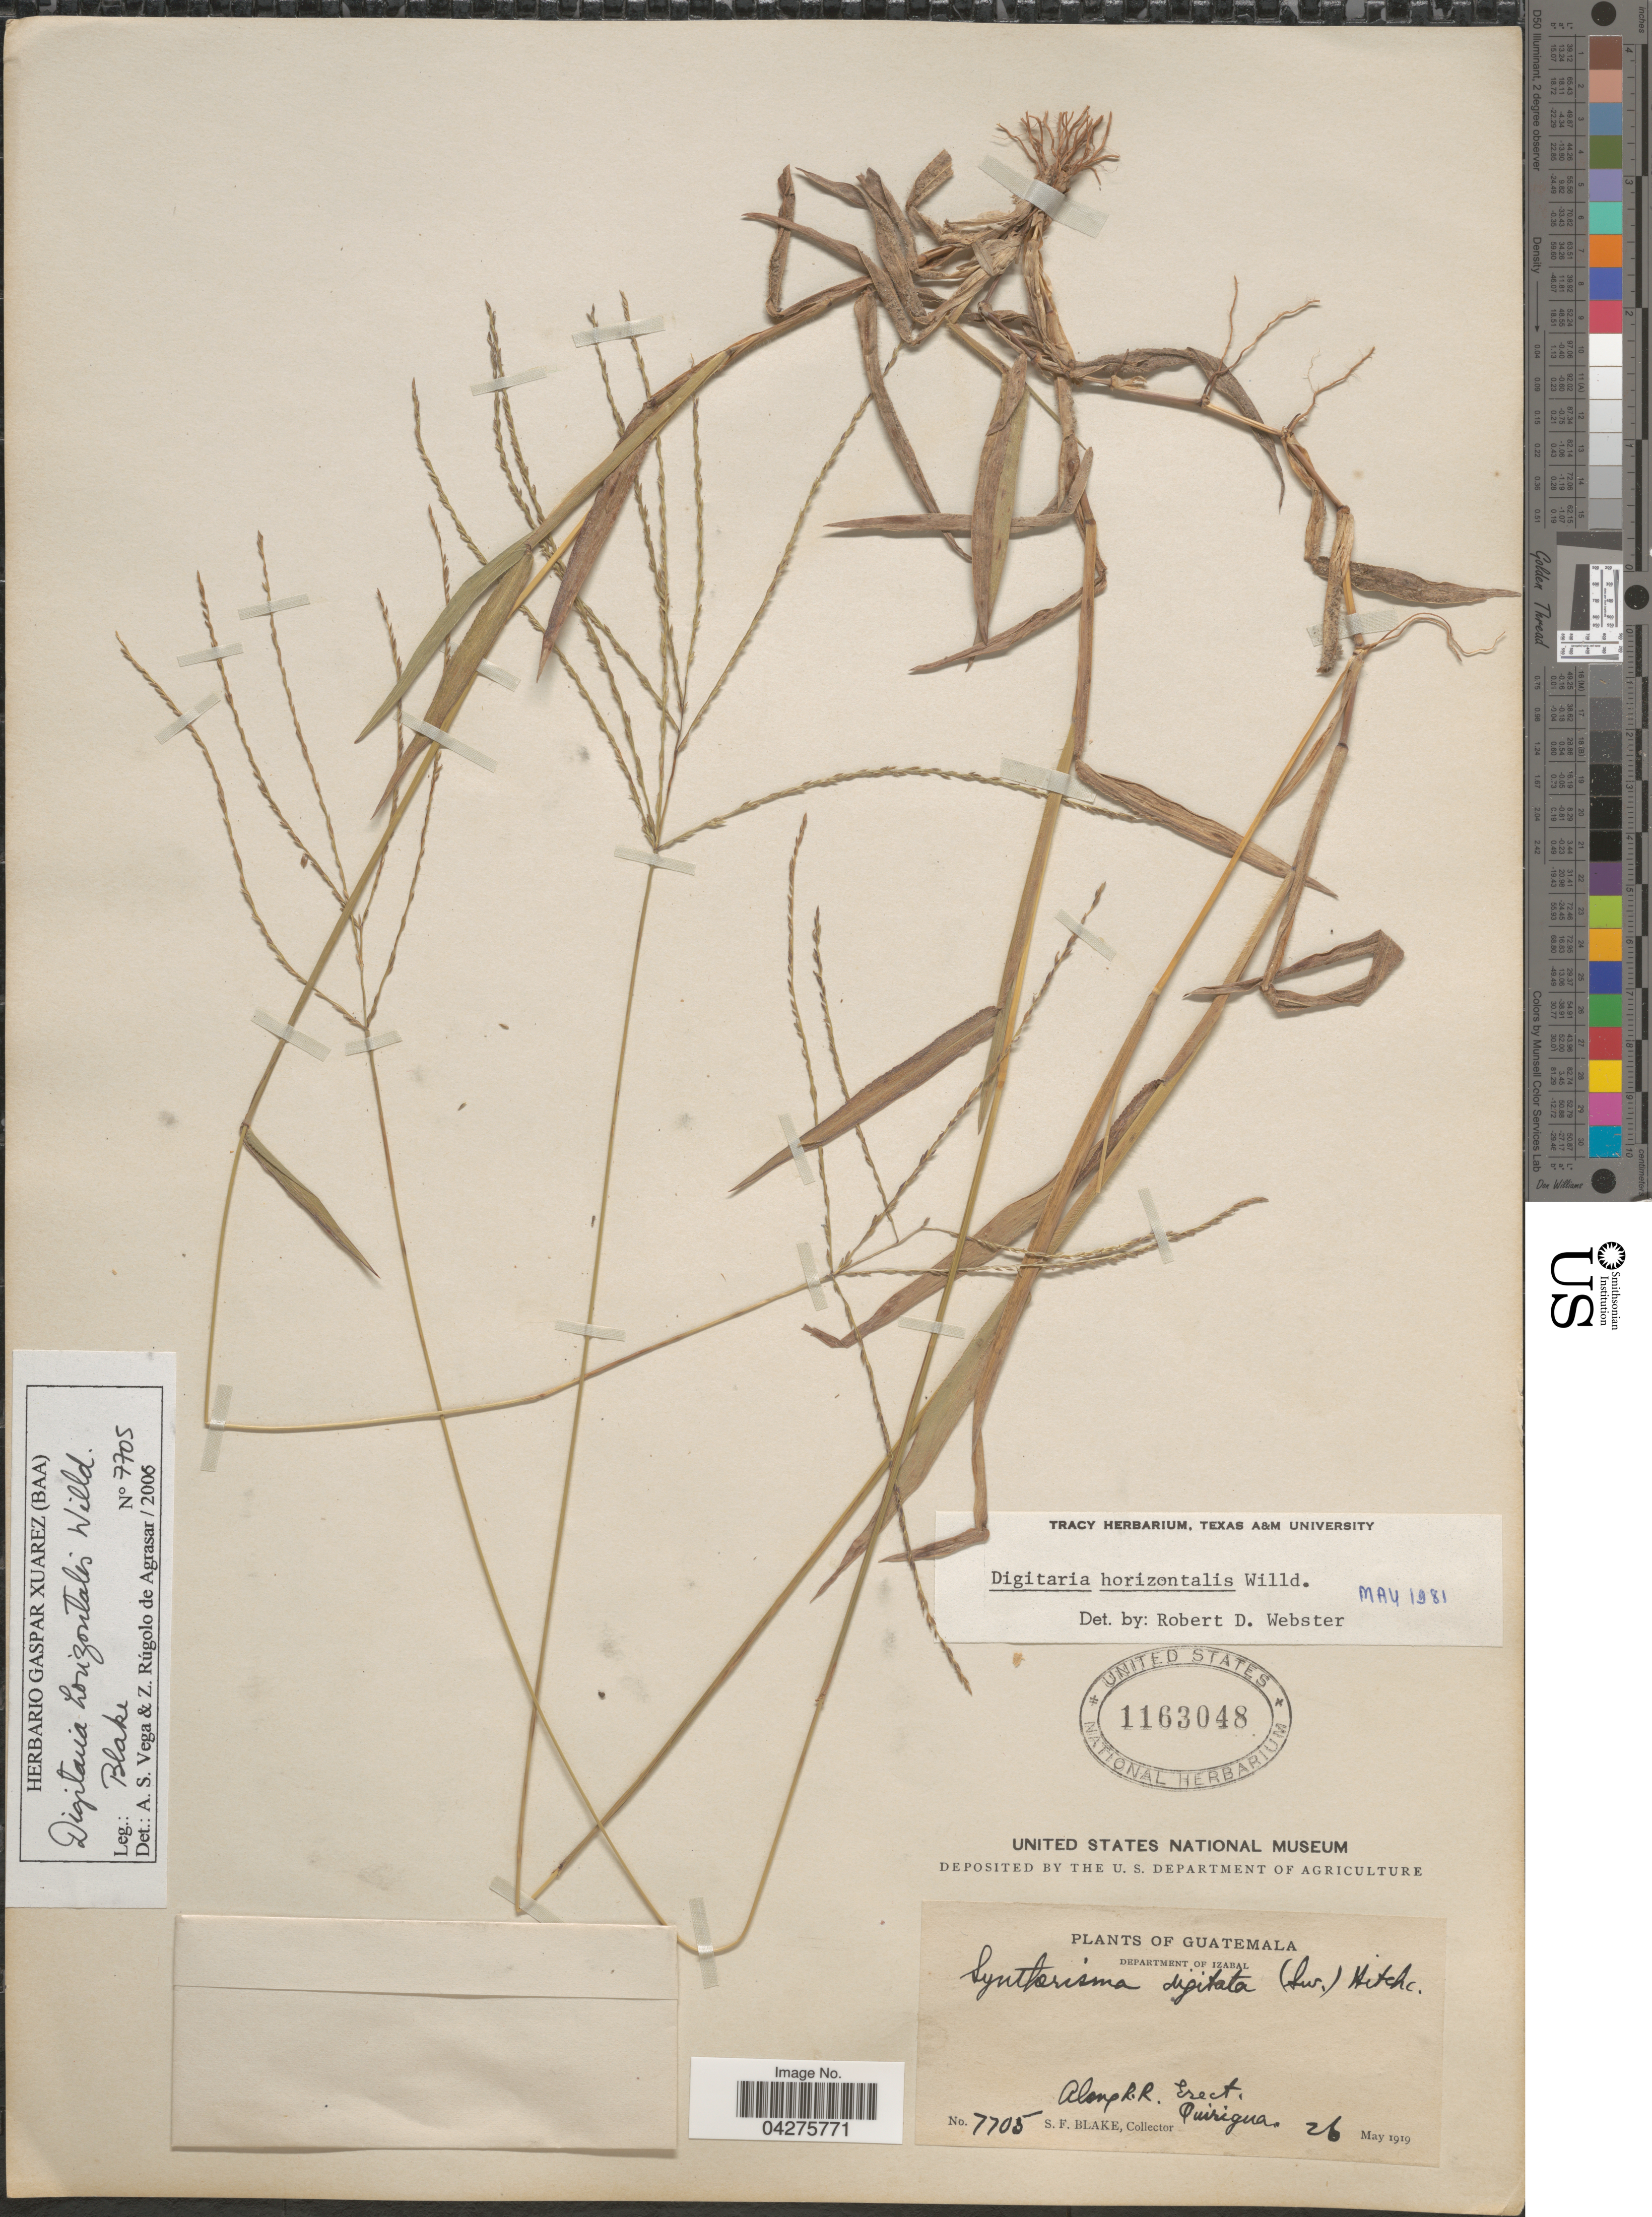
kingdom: Plantae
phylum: Tracheophyta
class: Liliopsida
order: Poales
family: Poaceae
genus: Digitaria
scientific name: Digitaria horizontalis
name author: Willd.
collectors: S. Blake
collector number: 7705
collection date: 1919-05-26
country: Guatemala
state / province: Izabal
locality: Department of Izabal. Along R. R. Quirigua.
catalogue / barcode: US 1163048